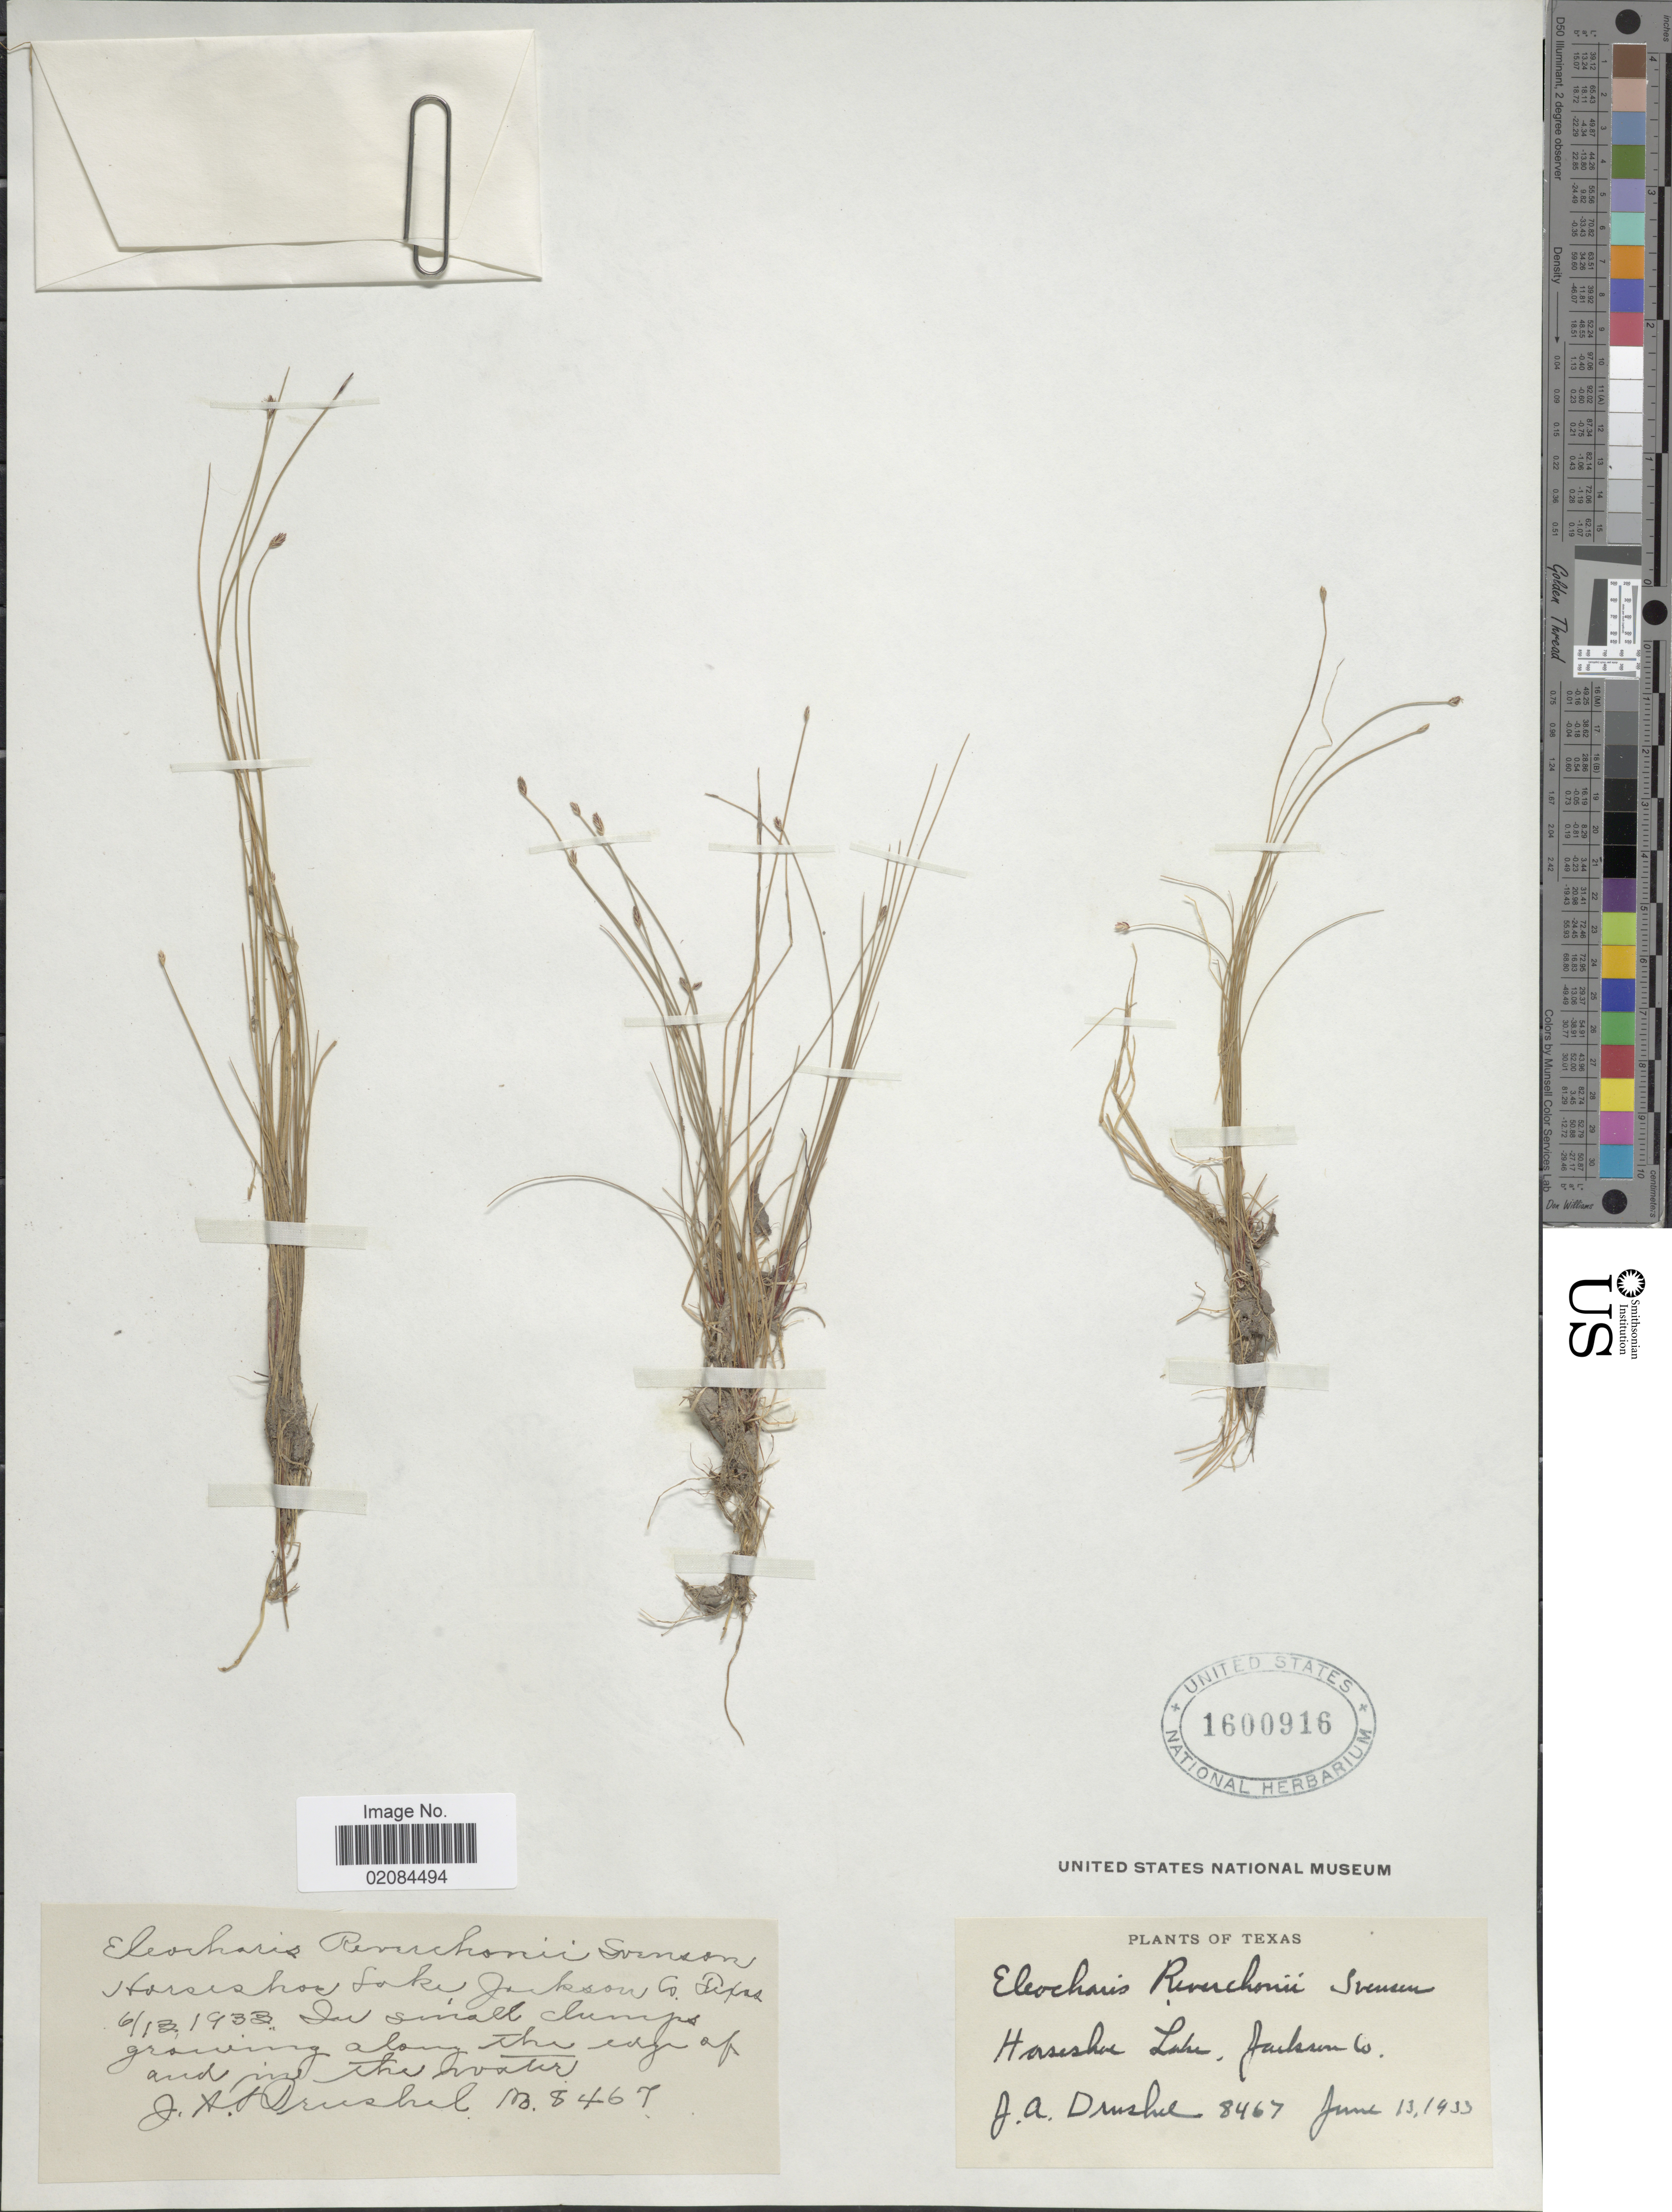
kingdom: Plantae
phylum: Tracheophyta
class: Liliopsida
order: Poales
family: Cyperaceae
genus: Eleocharis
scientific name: Eleocharis reverchonii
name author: Svenson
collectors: J. A. Drushel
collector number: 8467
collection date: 1933-06-13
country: United States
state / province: Texas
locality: Horseshoe Lake, Jackson Co.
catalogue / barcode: US 1600916